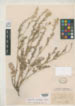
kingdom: Plantae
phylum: Tracheophyta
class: Magnoliopsida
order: Ranunculales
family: Papaveraceae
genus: Corydalis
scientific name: Corydalis crystallina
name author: (Engelm. ex A. Gray) Torr. & A. Gray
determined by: Ownbey, G. B.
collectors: F. L. Harvey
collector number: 1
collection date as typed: May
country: United States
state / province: Arkansas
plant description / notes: Previously recorded as "type collection" of "Corydalis crystallina Engelm. ex A. Gray 1867" (which is a combination based on Corydalis aurea var. crystallina Torr. & A. Gray 1840). Record deleted from Type Register and specimen moved to main herbarium.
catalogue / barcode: US 781776